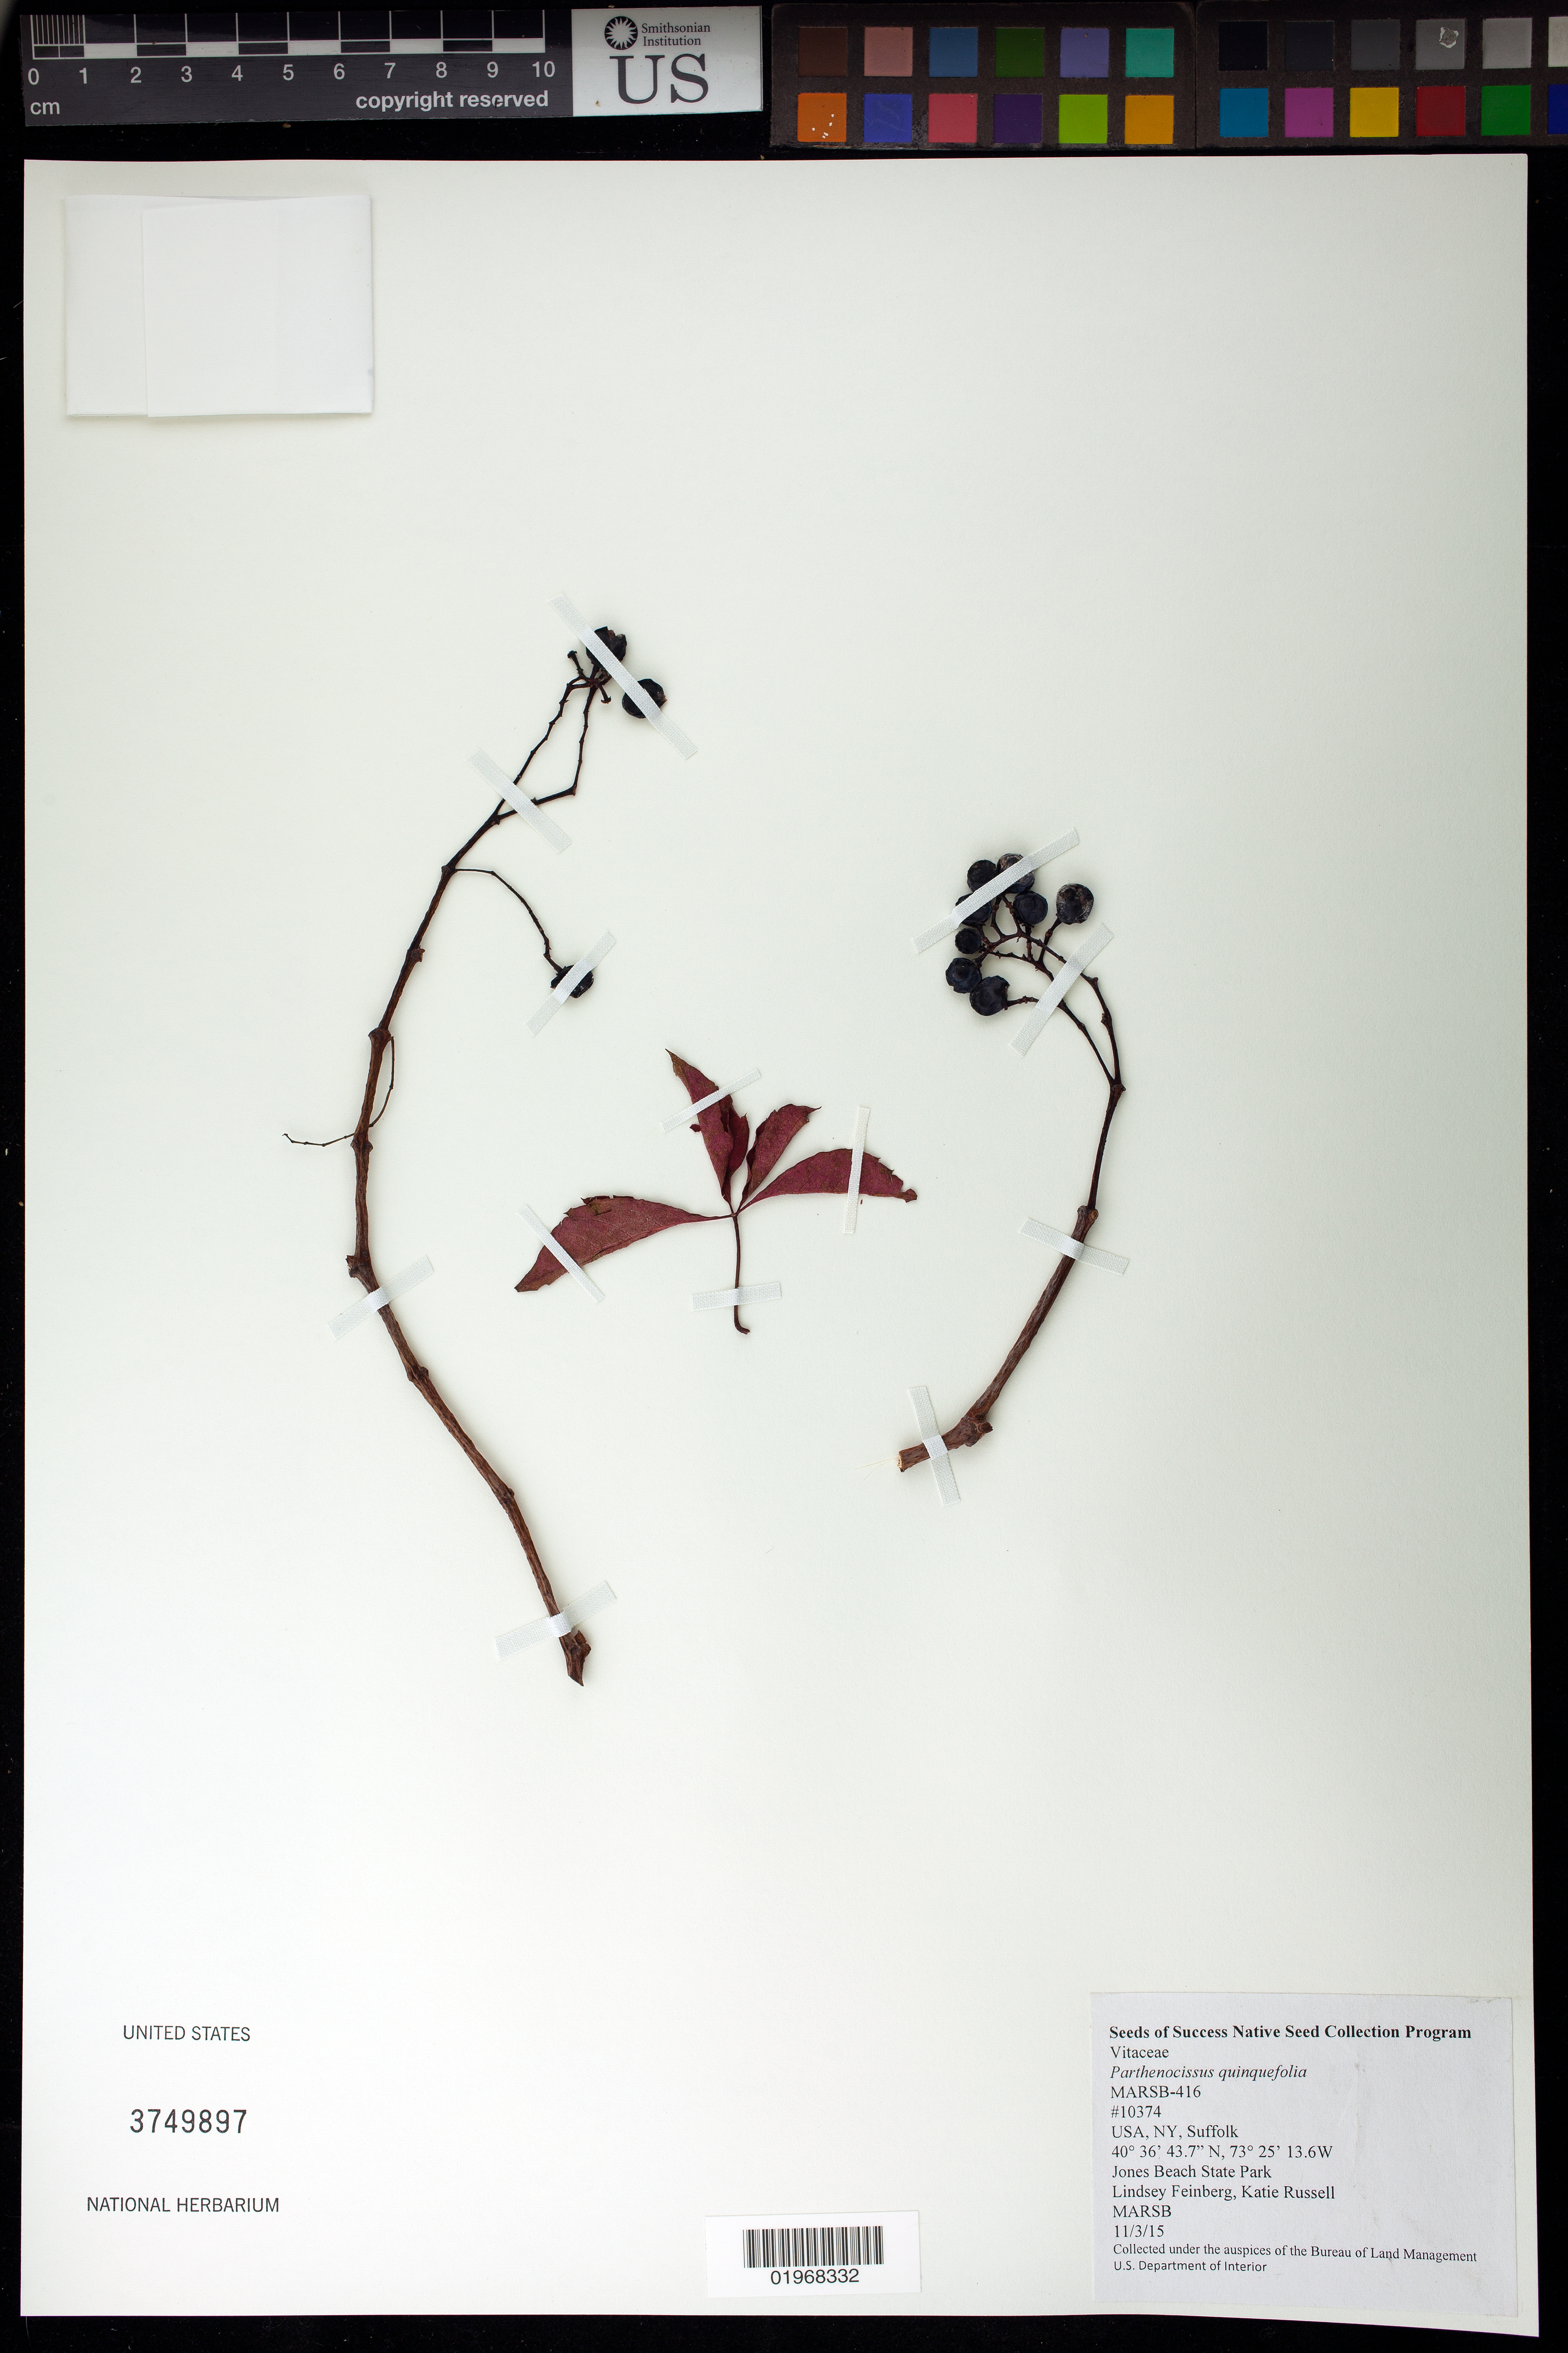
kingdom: Plantae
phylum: Tracheophyta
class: Magnoliopsida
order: Vitales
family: Vitaceae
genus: Parthenocissus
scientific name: Parthenocissus quinquefolia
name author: (L.) Planch.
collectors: L. Feinberg & K. Russell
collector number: MARSB-416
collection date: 2015-11-03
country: United States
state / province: New York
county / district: Nassau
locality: Jones Beach State Park, Beach & Bike path along road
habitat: Atlantic Coastal Beach & North Atlantic Coastal Shrub and grass Dune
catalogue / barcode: US 3749897